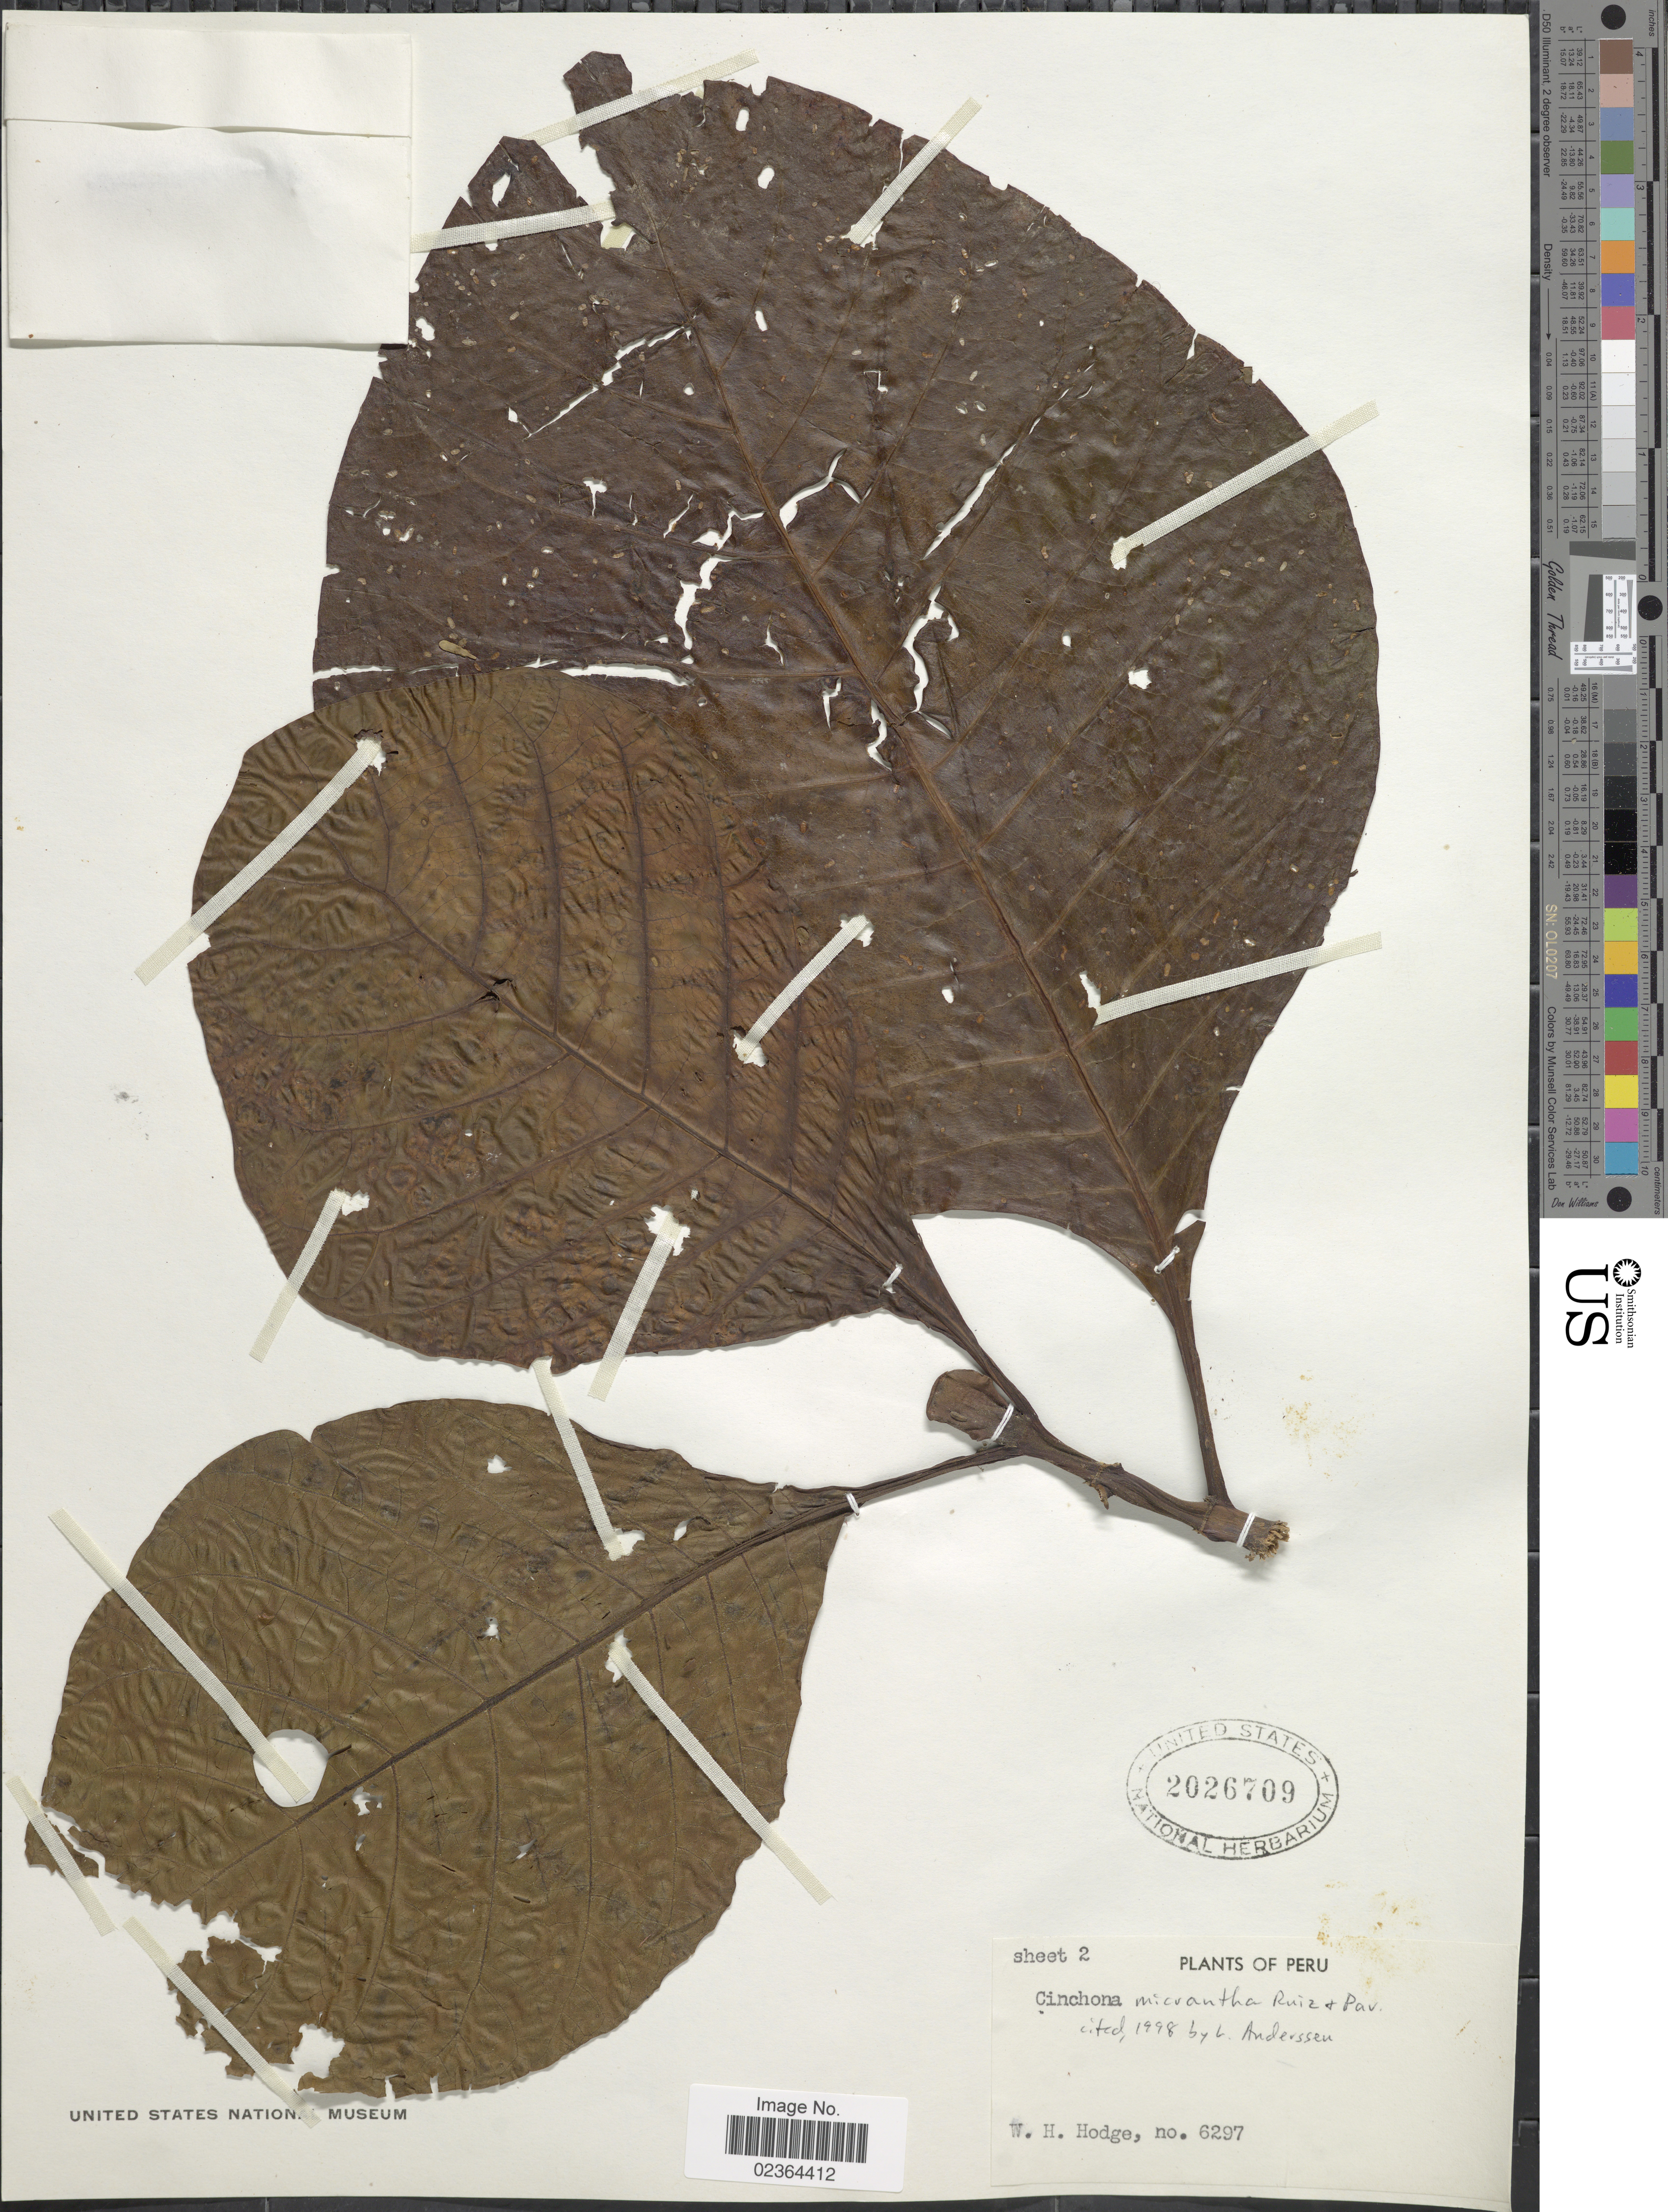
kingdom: Plantae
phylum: Tracheophyta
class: Magnoliopsida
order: Gentianales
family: Rubiaceae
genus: Cinchona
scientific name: Cinchona micrantha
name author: Ruiz & Pav.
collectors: W. Hodge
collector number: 6297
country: Peru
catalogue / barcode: US 2026709